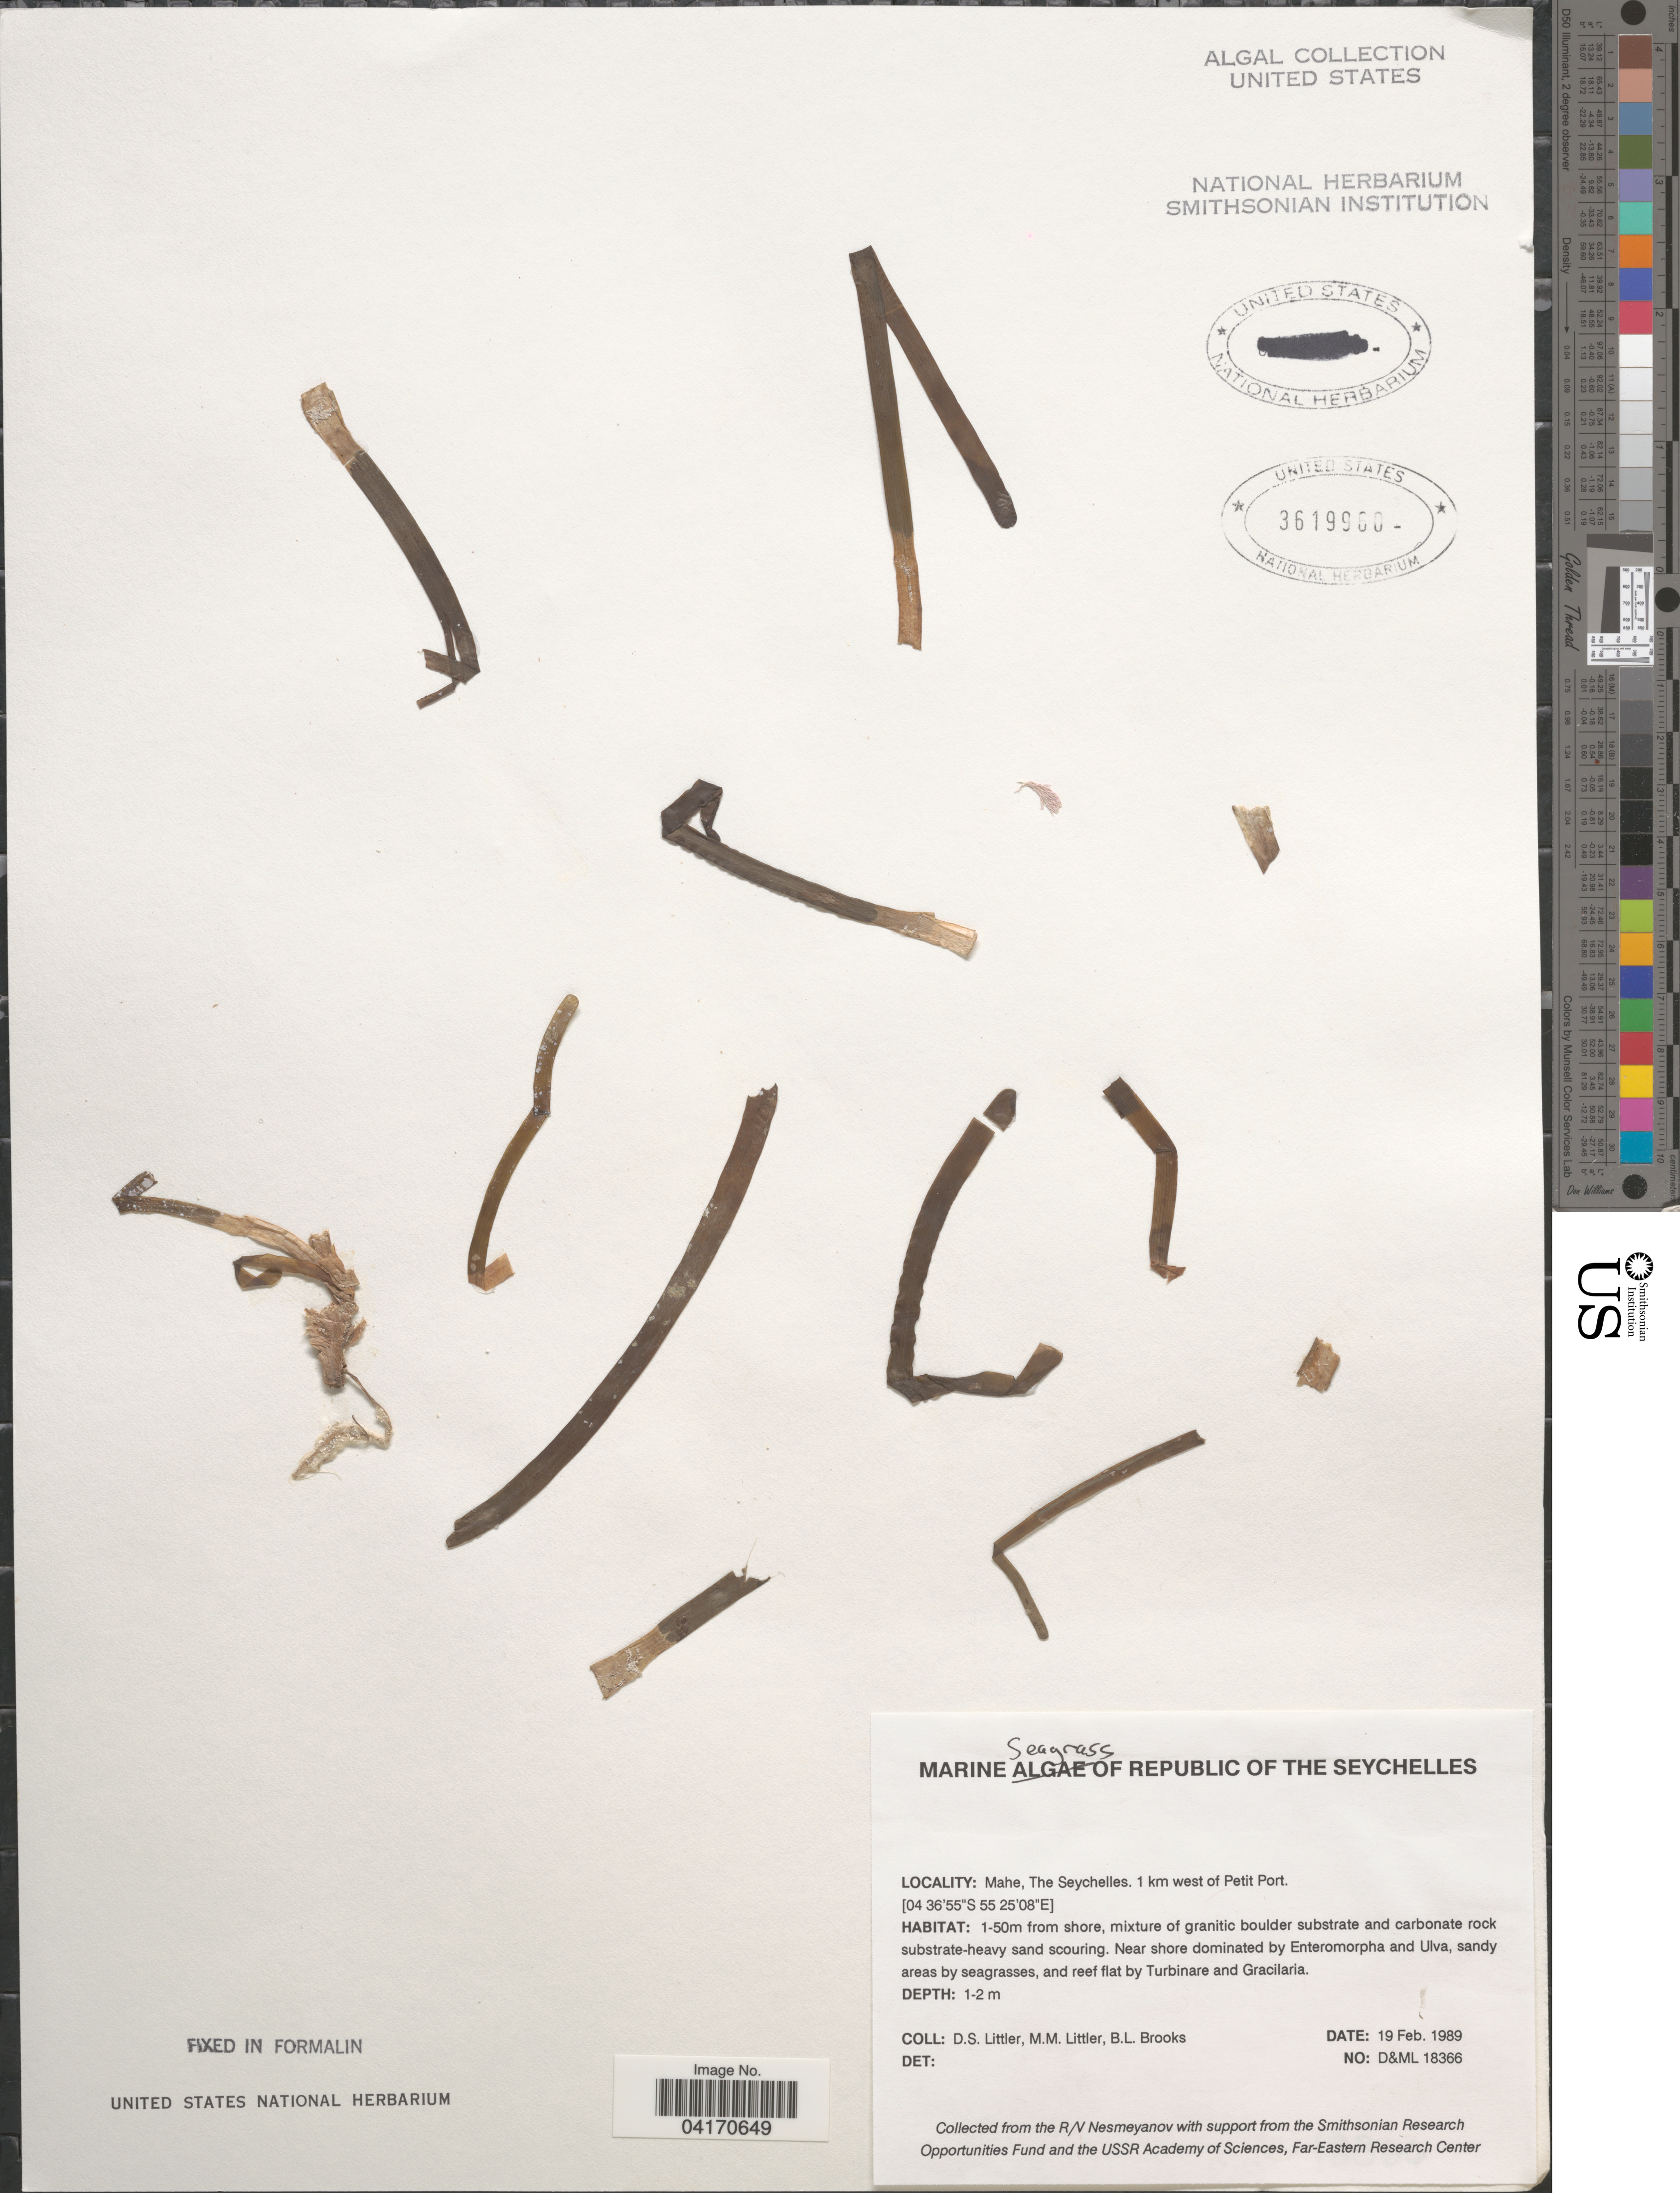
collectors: D. S. Littler & B. Brooks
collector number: D&ML 18366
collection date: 1989-02-19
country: Seychelles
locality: Republic of the Seychelles. Mahe, The Seychelles. 1 km west of Petit Port.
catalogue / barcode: US 3619960